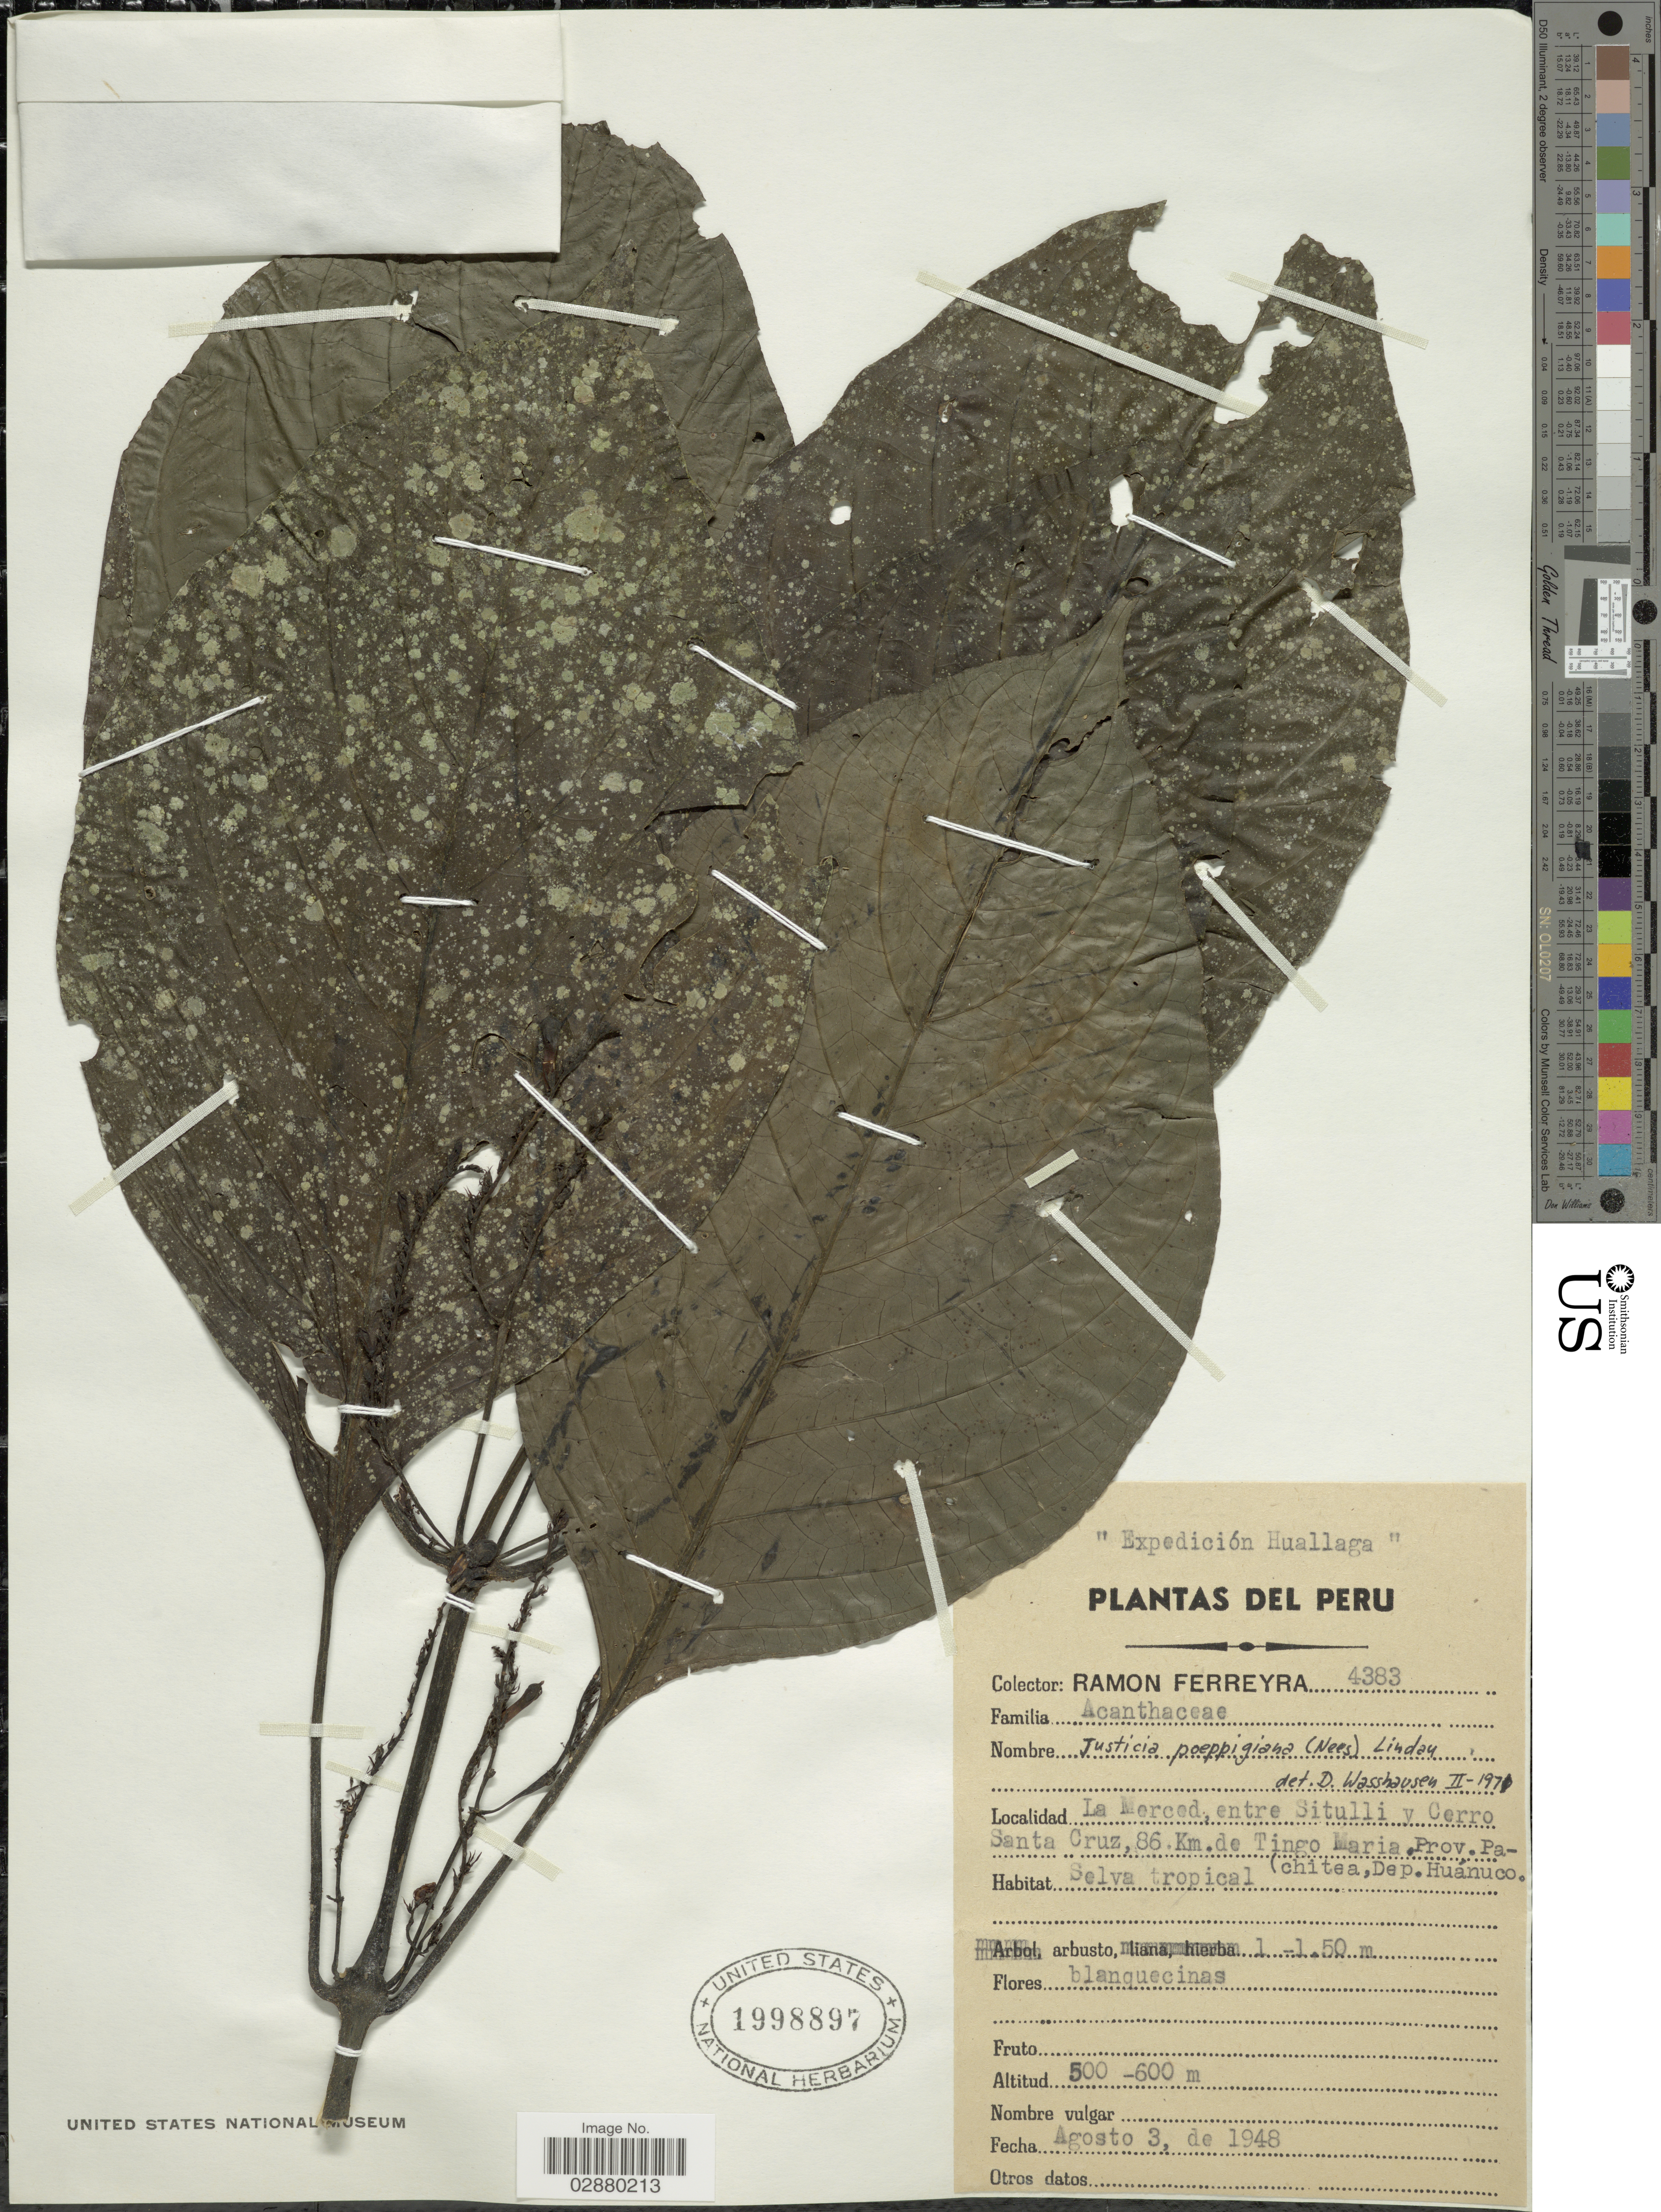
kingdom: Plantae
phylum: Tracheophyta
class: Magnoliopsida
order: Lamiales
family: Acanthaceae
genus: Justicia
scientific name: Justicia poeppigiana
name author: (Nees) Lindau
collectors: R. A. Ferreyra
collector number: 4383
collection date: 1948-08-03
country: Peru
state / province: Huánuco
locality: Huallaga, La Merced, entre Situlli y Cerro Santa Cruz, 86 Km. de Tingo Maria, Prov. Pachitea. Dep. Huanuco.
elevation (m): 500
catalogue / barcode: US 1998897